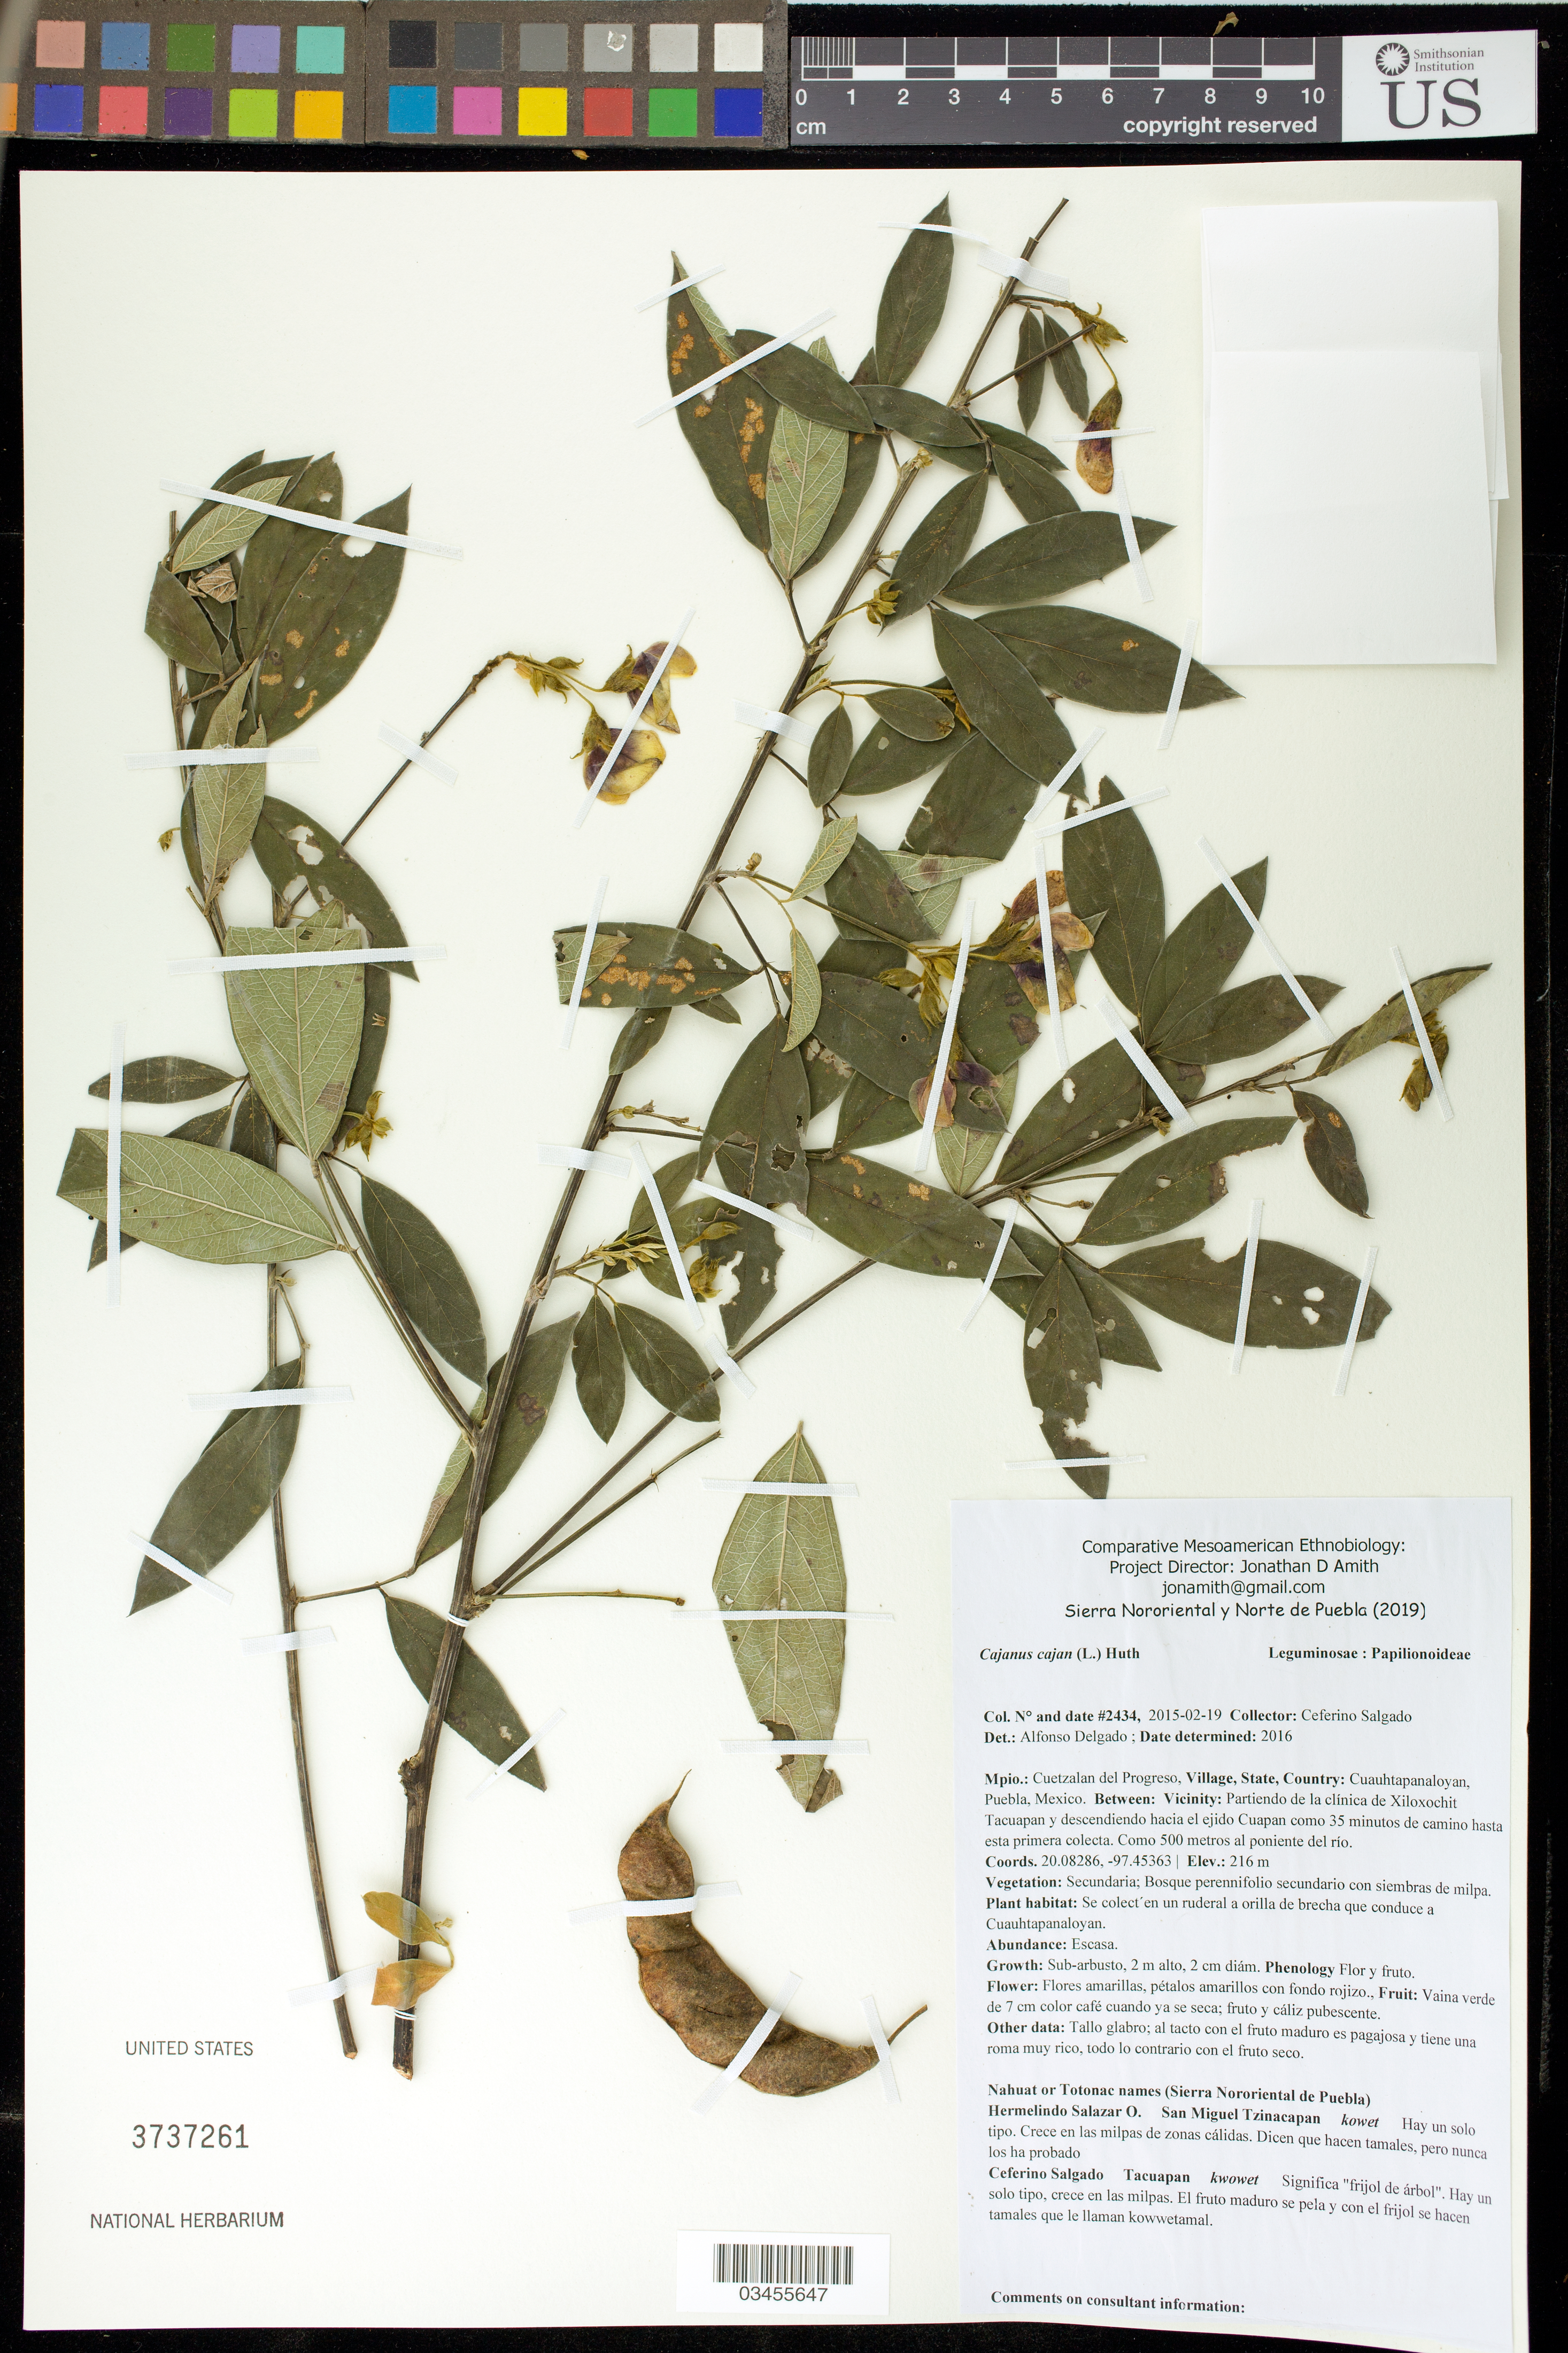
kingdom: Plantae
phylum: Tracheophyta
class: Magnoliopsida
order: Fabales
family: Fabaceae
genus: Cajanus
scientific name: Cajanus cajan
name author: (L.) Huth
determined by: Delgado S., A. O.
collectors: C. Salgado Castañeda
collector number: CSC_02434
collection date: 2015-02-19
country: México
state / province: Puebla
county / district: Cuetzalan del Progreso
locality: PUEBLO: Cuauhtapanaloyan; LOCALIDAD EXACTA: Partiendo de la clínica de Xiloxochit Tacuapan y descendiendo hacia el ejido Cuapan como 35 minutos de camino hasta esta primera colecta. Como 500 metros al poniente del río.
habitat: VEGETACIÓN y HABITAT: Bosque perennifolio secundario con siembras de milpa. | Se colectó en un ruderal a orilla de brecha que conduce a Cuauhtapanaloyan.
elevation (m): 216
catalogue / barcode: US 3737261